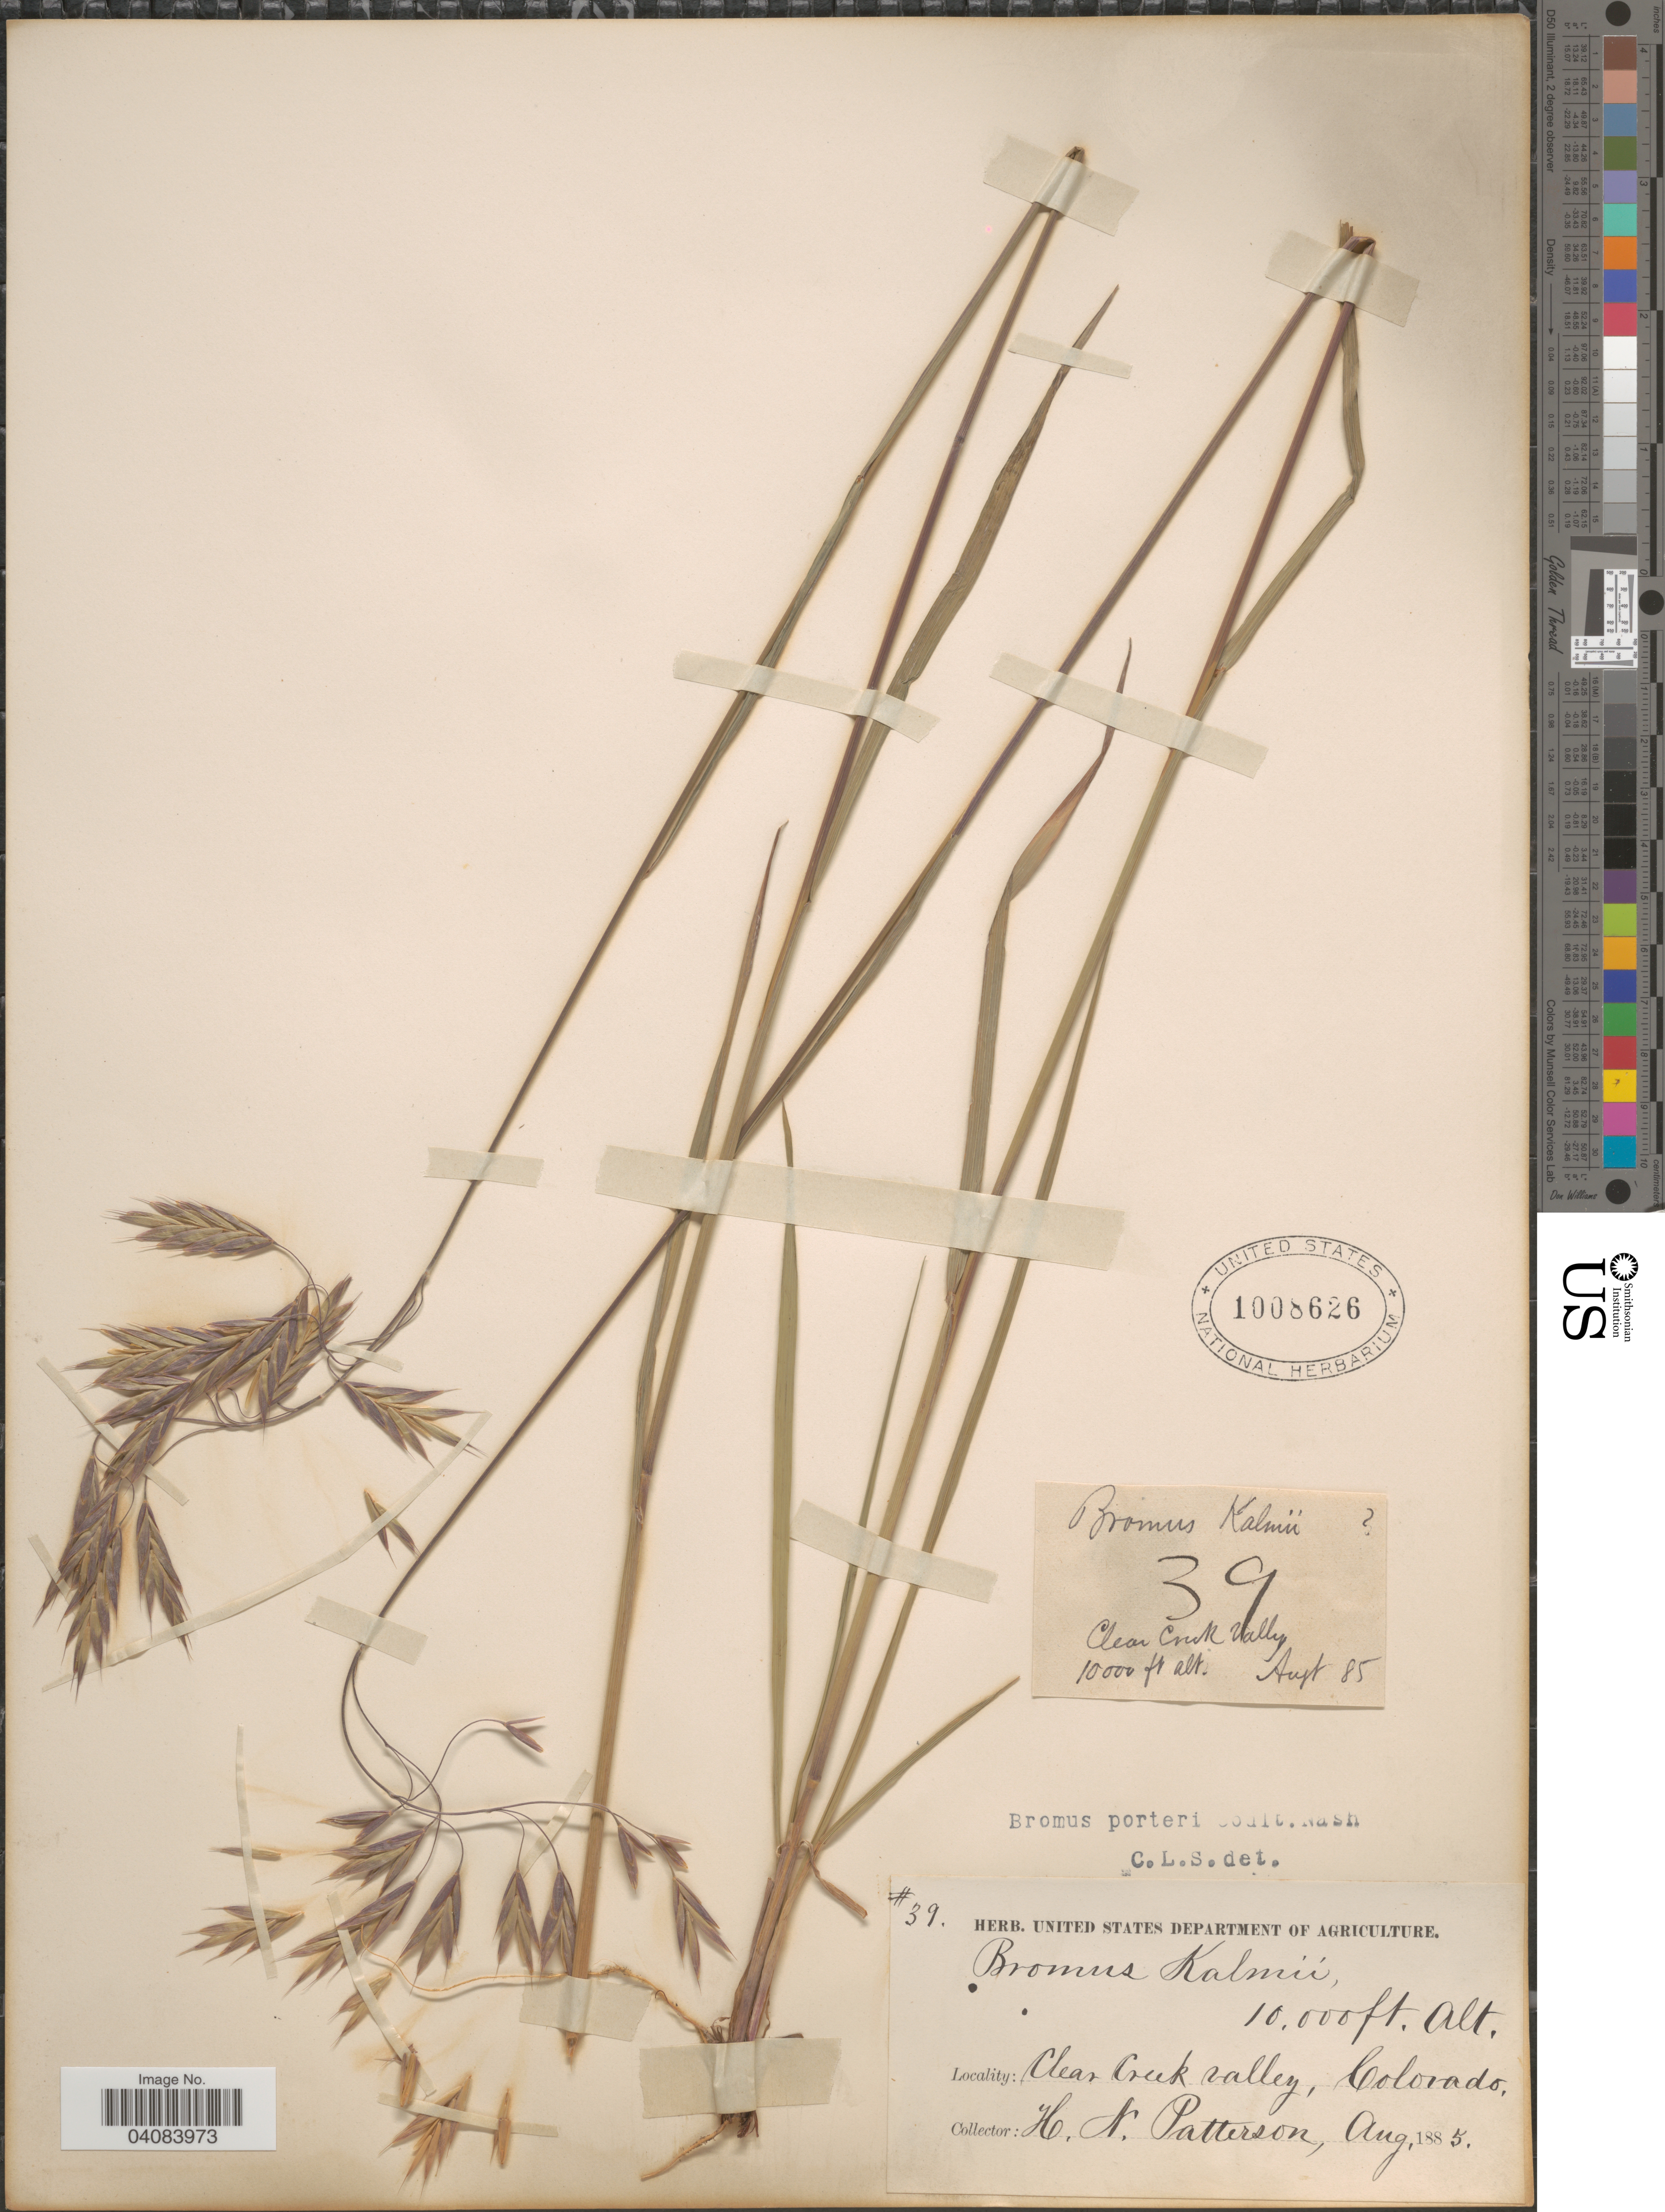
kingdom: Plantae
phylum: Tracheophyta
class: Liliopsida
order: Poales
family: Poaceae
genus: Bromus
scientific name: Bromus porteri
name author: (J.M. Coult.) Nash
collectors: H. N. Patterson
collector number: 39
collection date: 1885-08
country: United States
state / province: Colorado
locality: Clear Creek valley.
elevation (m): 3048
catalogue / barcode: US 1008626